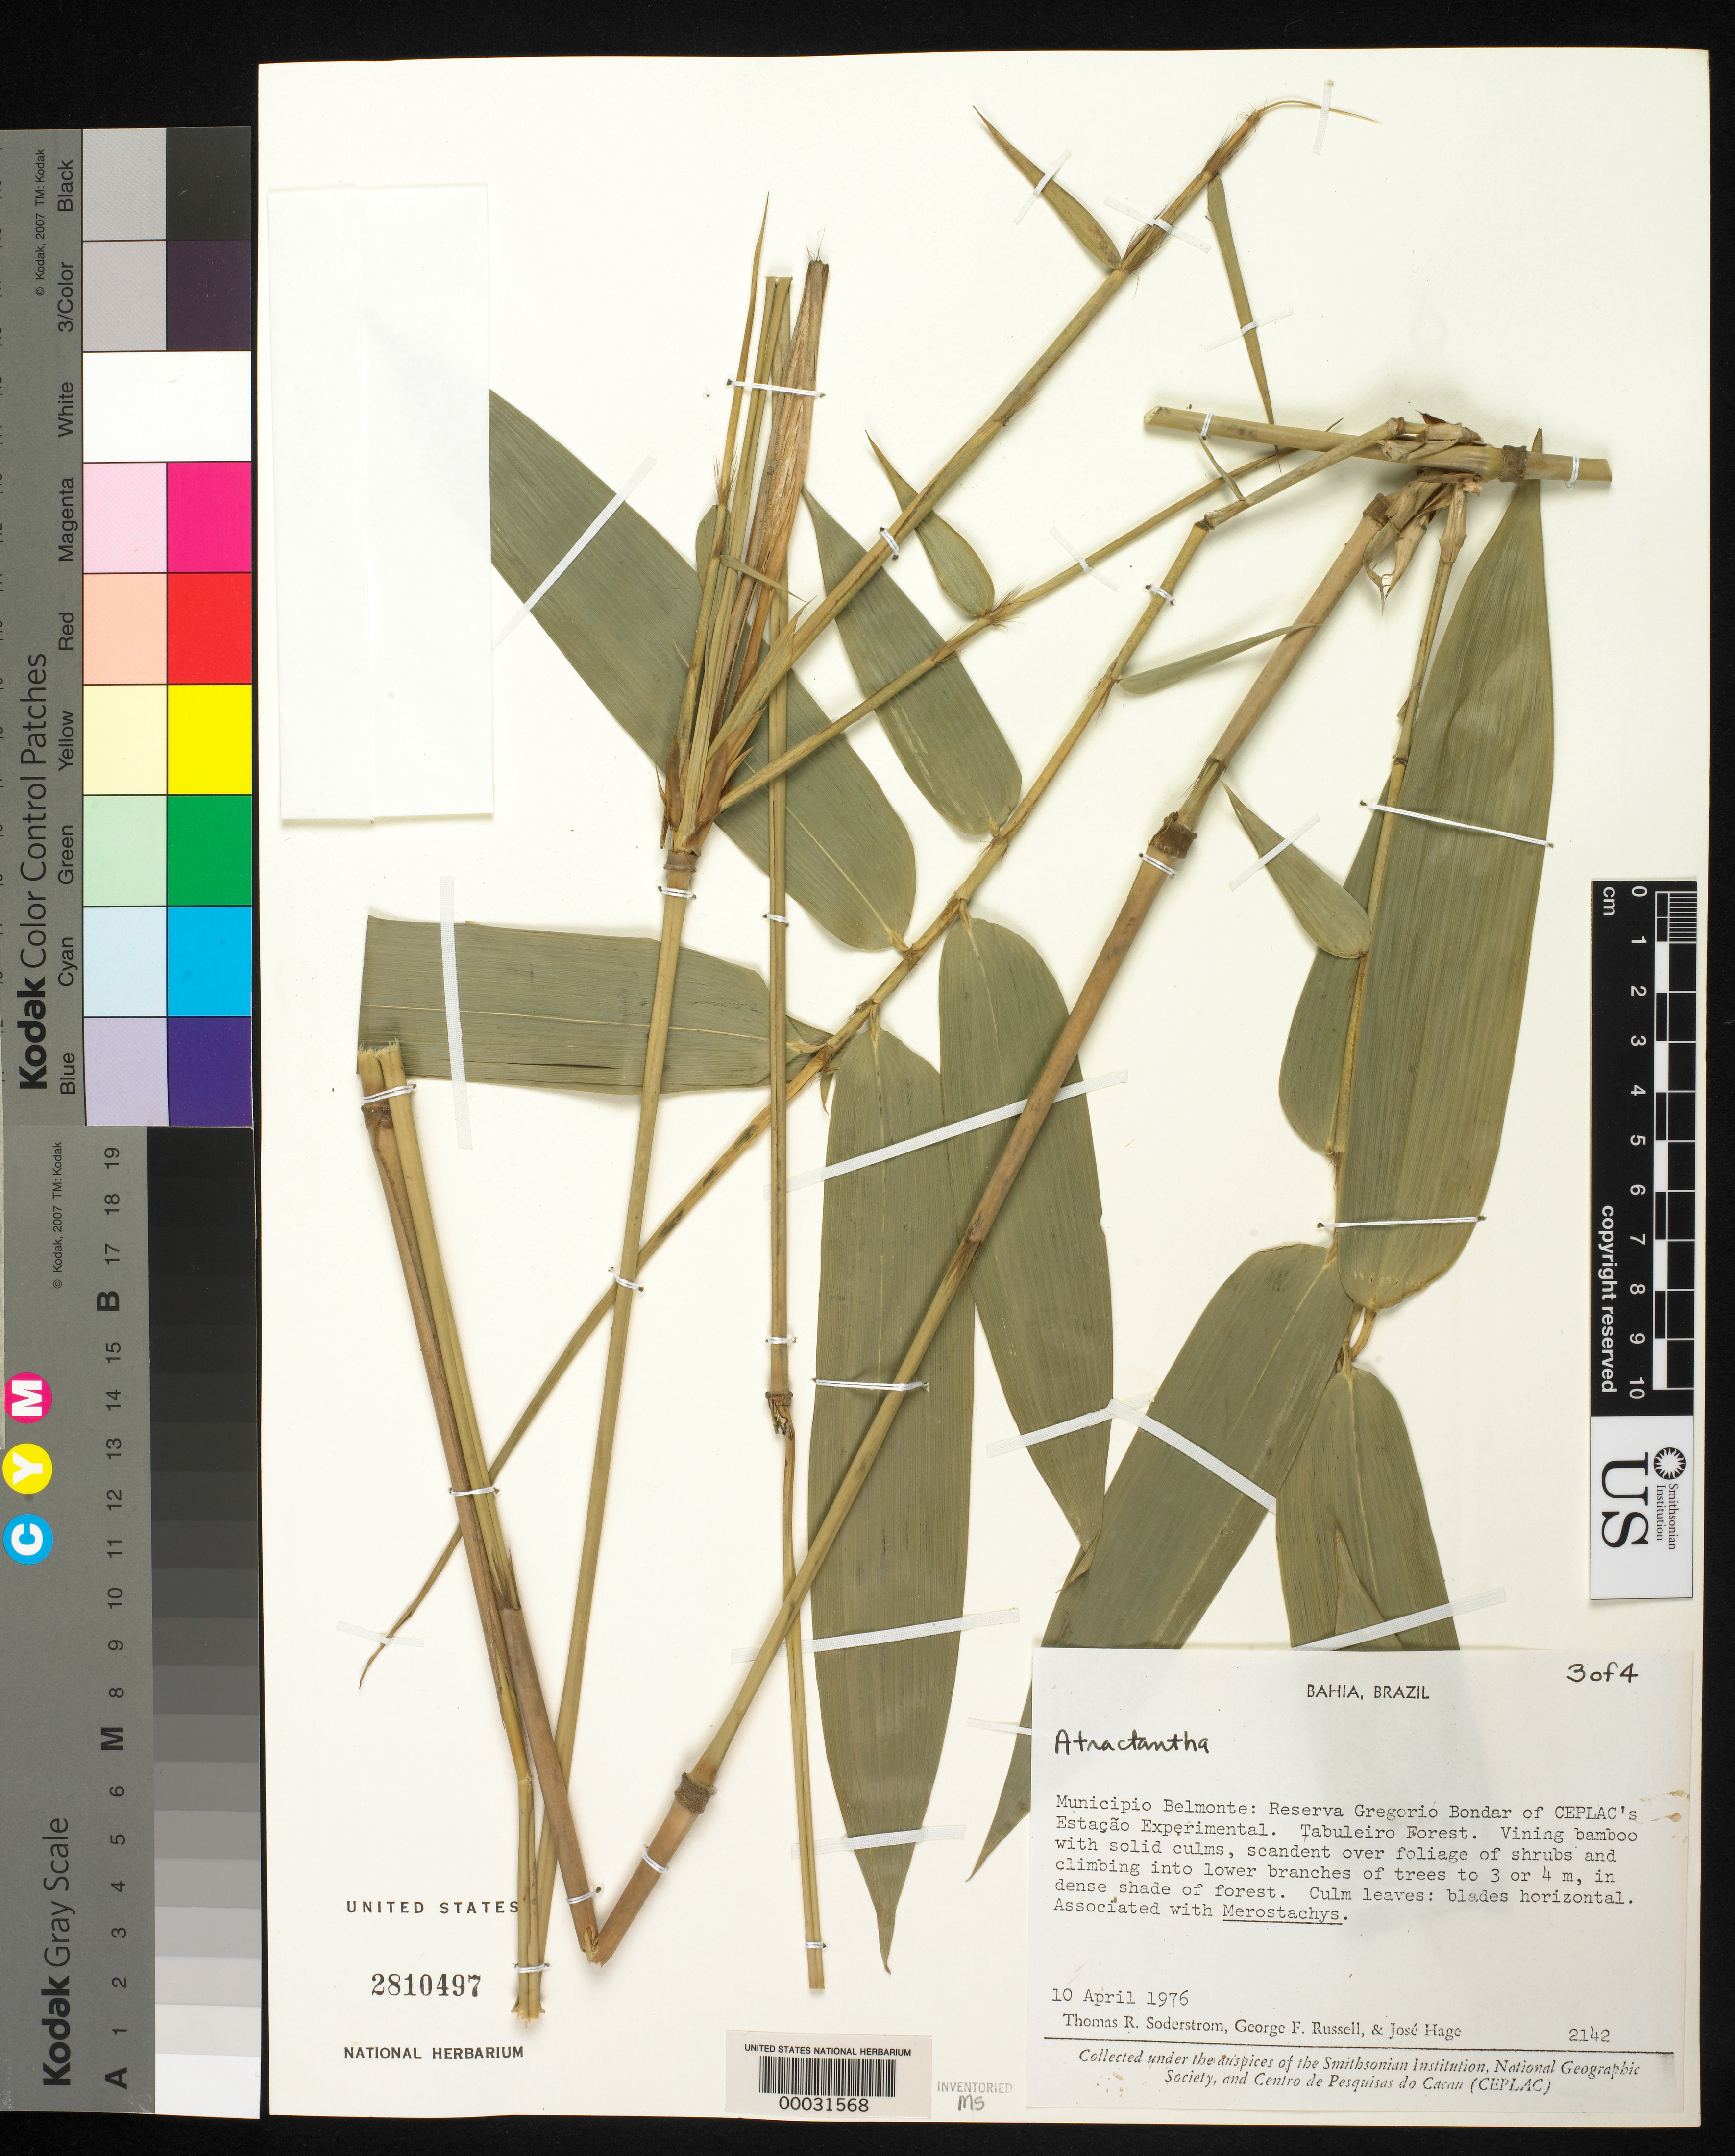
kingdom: Plantae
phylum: Tracheophyta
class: Liliopsida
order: Poales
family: Poaceae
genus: Athroostachys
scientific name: Athroostachys capitata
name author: (Hook.) Benth.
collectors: T. R. Soderstrom, G. Russell & J. Hage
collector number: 2142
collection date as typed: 10 Apr 1976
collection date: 1976-04-10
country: Brazil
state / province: Bahia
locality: Belmonte, tabuleiro forest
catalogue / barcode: US 2810497